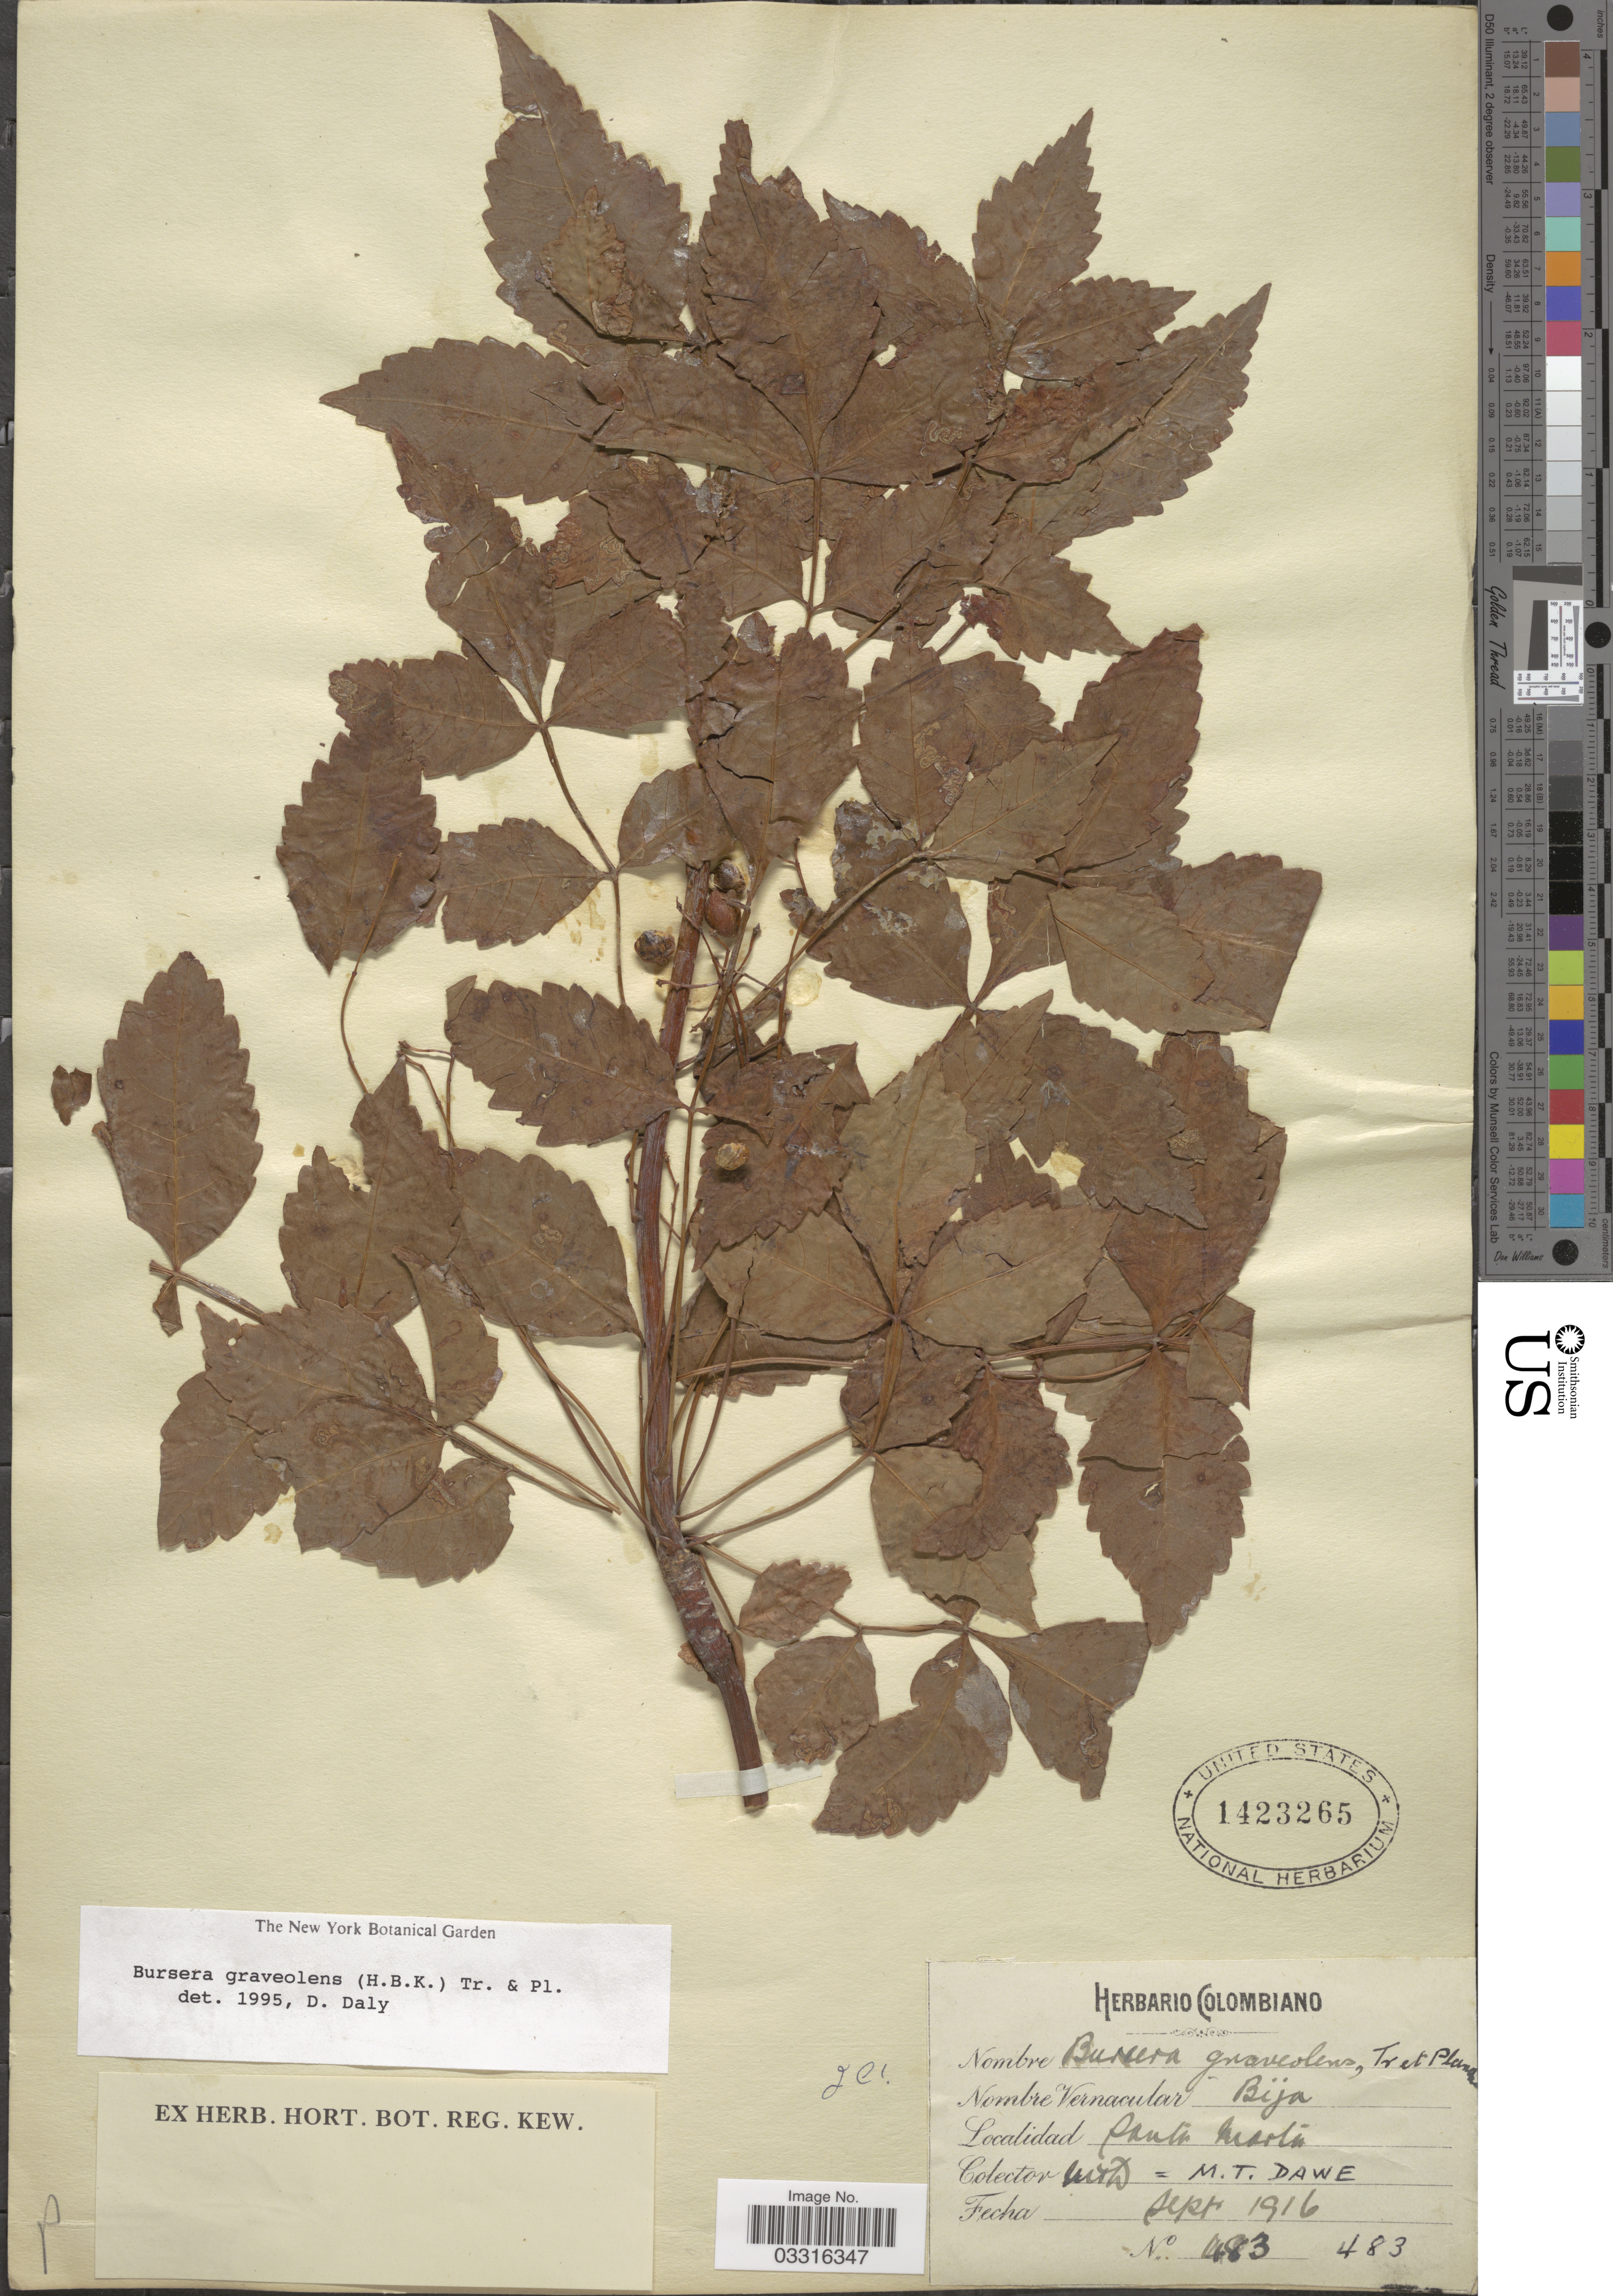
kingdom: Plantae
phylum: Tracheophyta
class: Magnoliopsida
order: Sapindales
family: Burseraceae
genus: Bursera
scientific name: Bursera graveolens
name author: (Kunth) Triana & Planch.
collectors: M. T. Dawe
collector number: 483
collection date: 1916-09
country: Colombia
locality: Santa Marta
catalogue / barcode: US 1423265